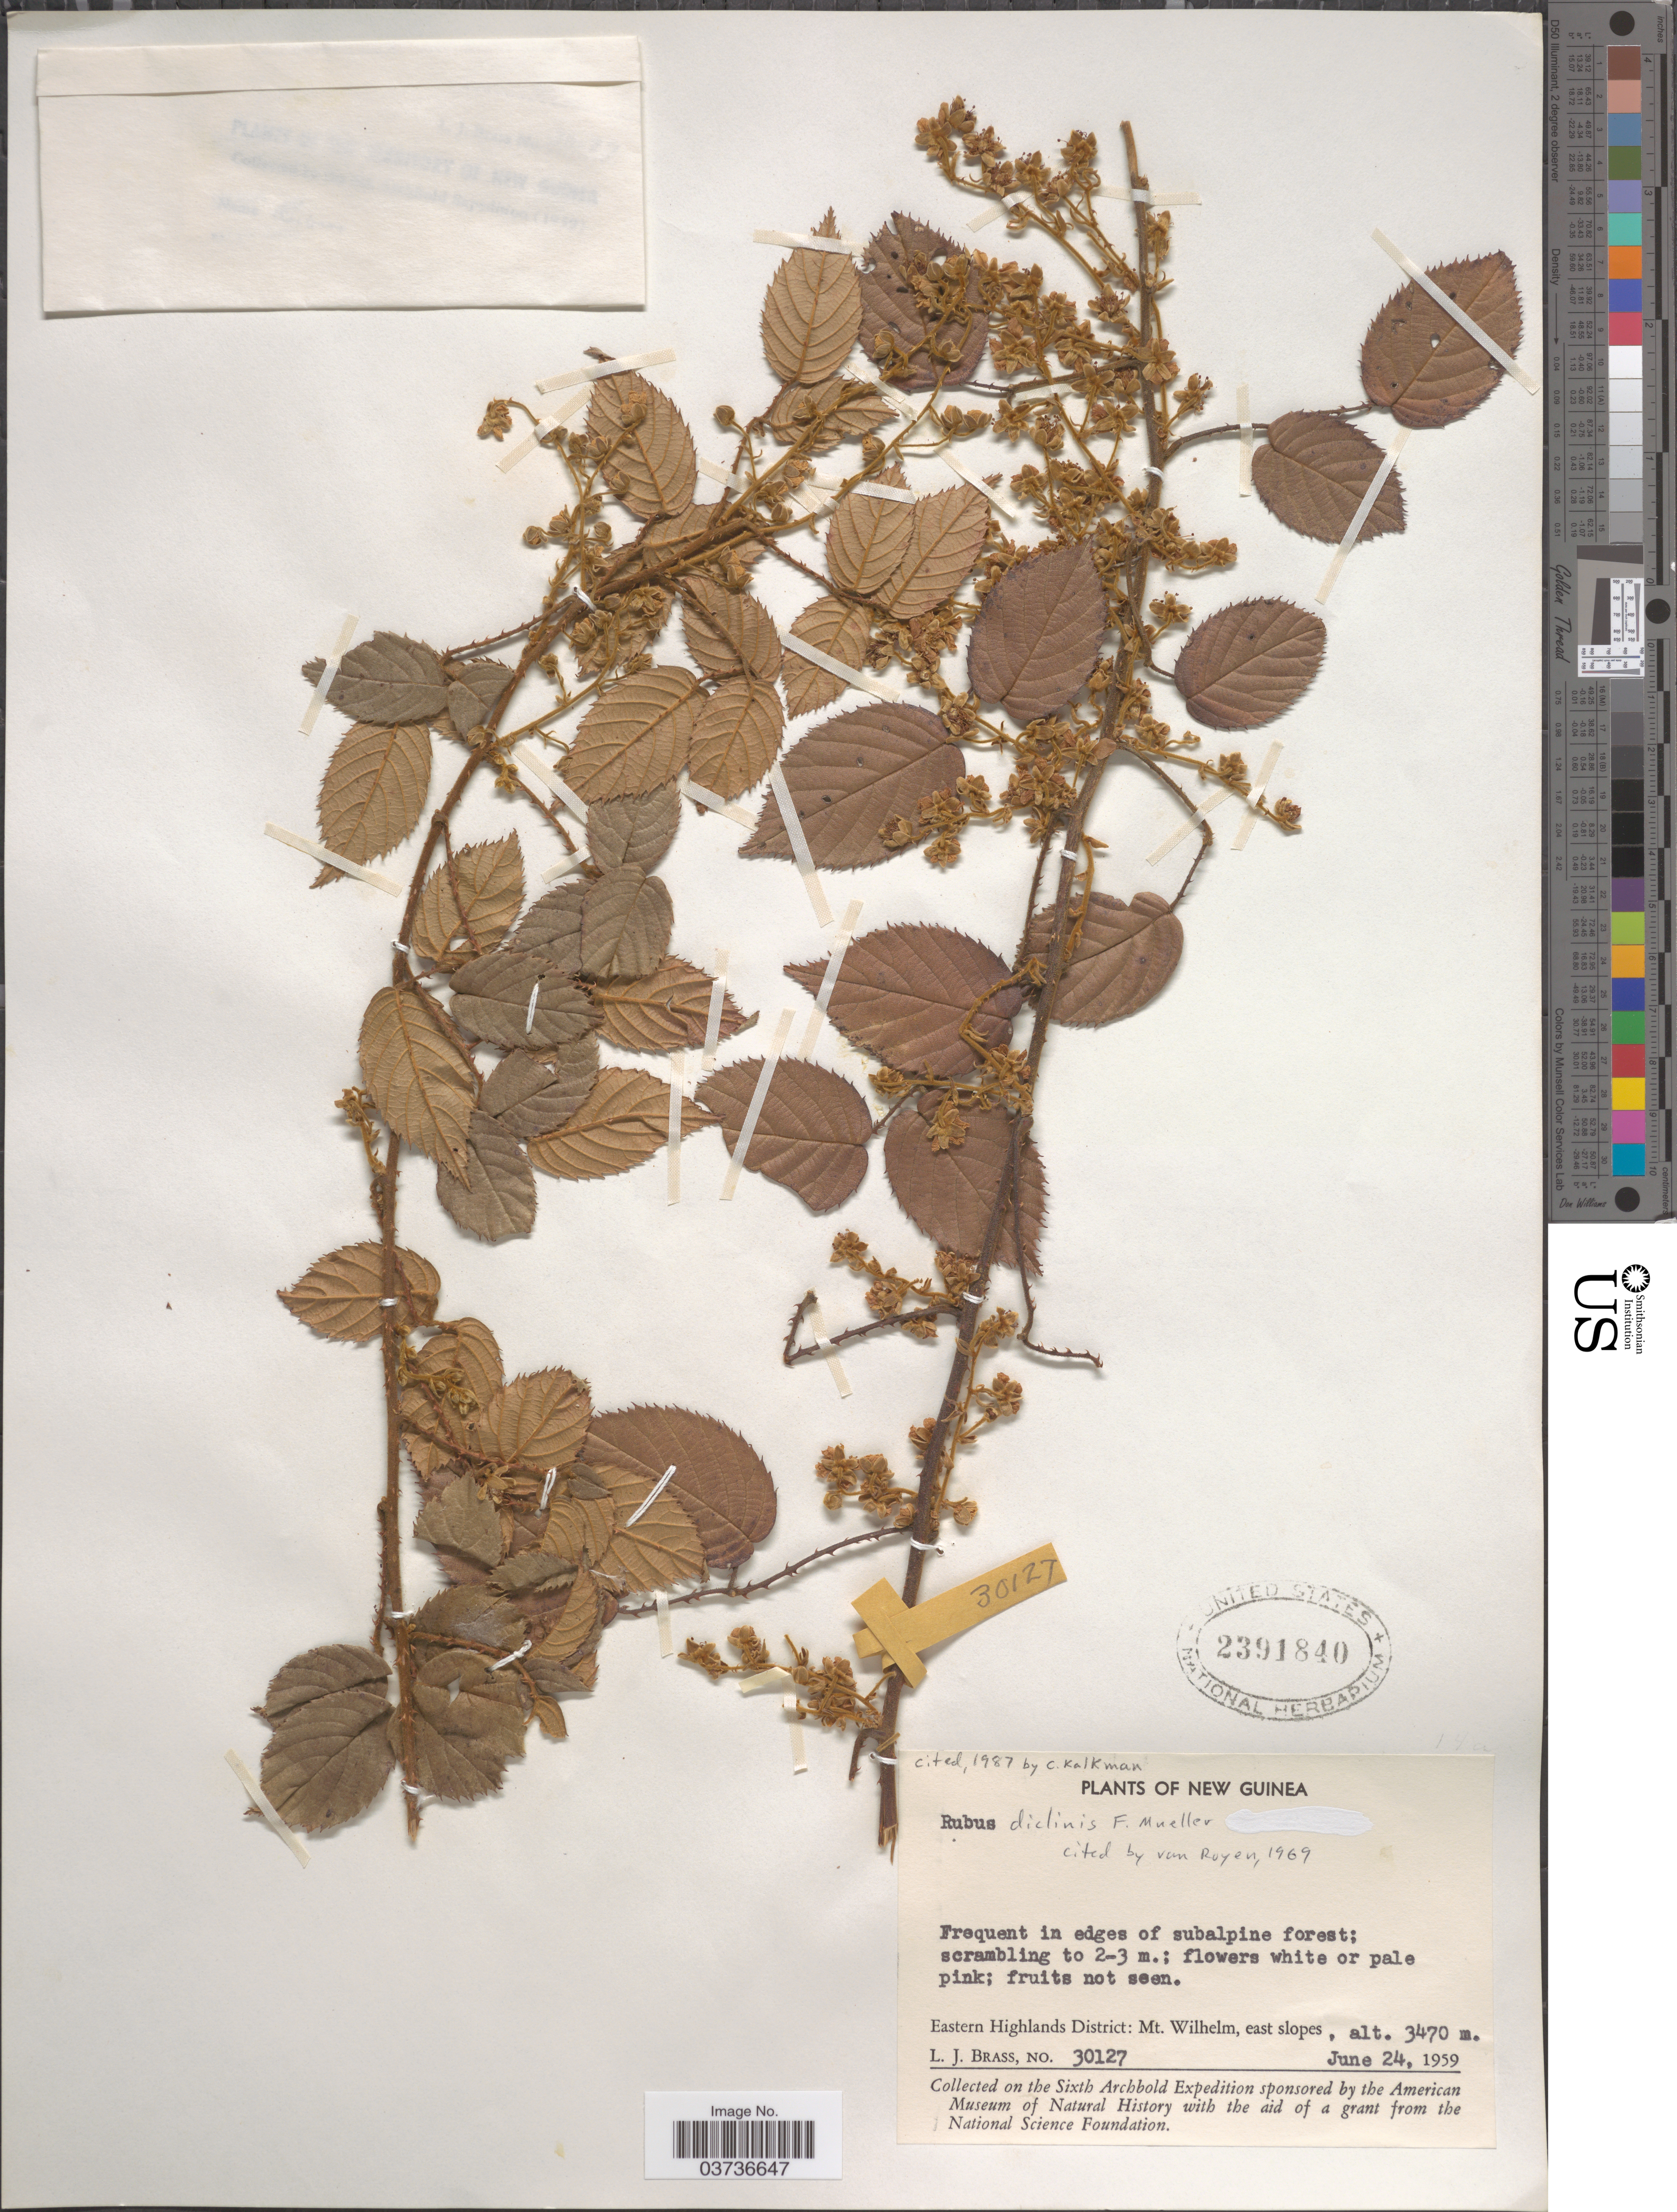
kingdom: Plantae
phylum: Tracheophyta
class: Magnoliopsida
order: Rosales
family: Rosaceae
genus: Rubus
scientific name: Rubus diclinis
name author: F. Muell.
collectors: L. J. Brass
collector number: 30127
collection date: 1959-06-24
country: Papua New Guinea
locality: New Guinea. Eastern Highlands District: Mt. Wilhelm, east slopes.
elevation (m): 3470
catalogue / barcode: US 2391840